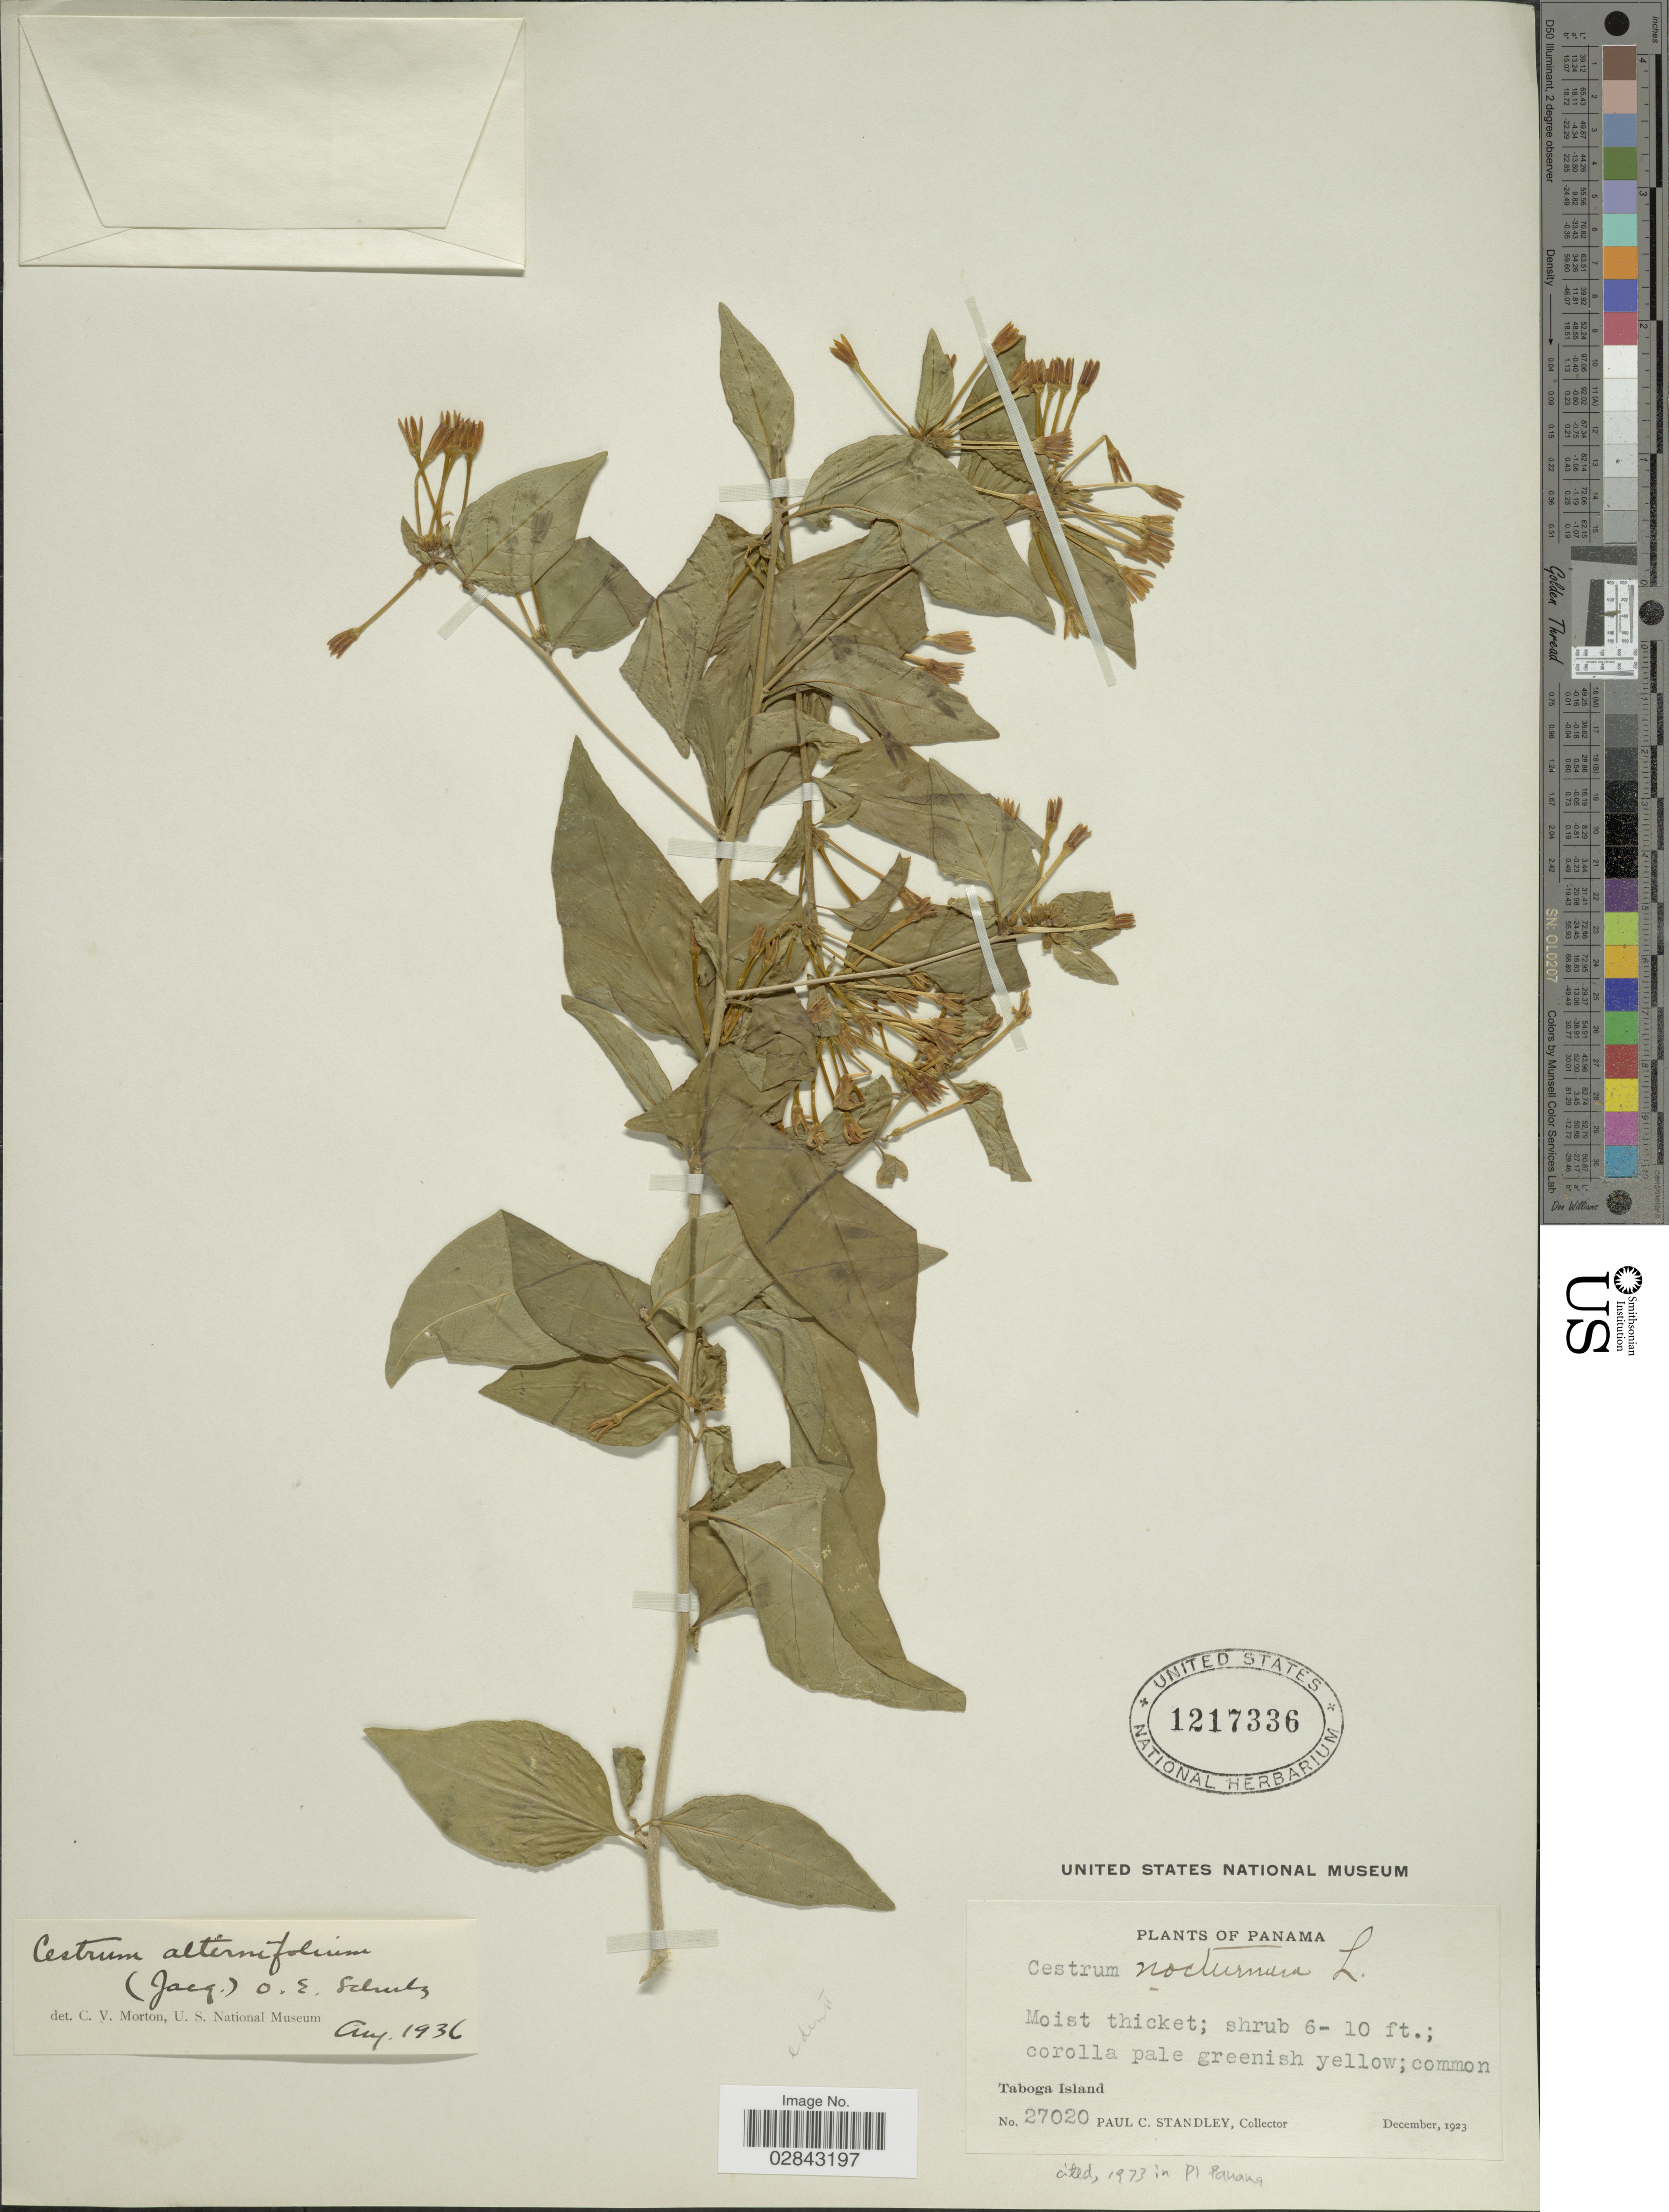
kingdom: Plantae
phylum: Tracheophyta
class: Magnoliopsida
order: Solanales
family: Solanaceae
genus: Cestrum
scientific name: Cestrum alternifolium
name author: (Jacq.) O.E. Schulz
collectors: P. C. Standley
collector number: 27020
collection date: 1923-12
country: Panama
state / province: Panamá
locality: Taboga Island.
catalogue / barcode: US 1217336